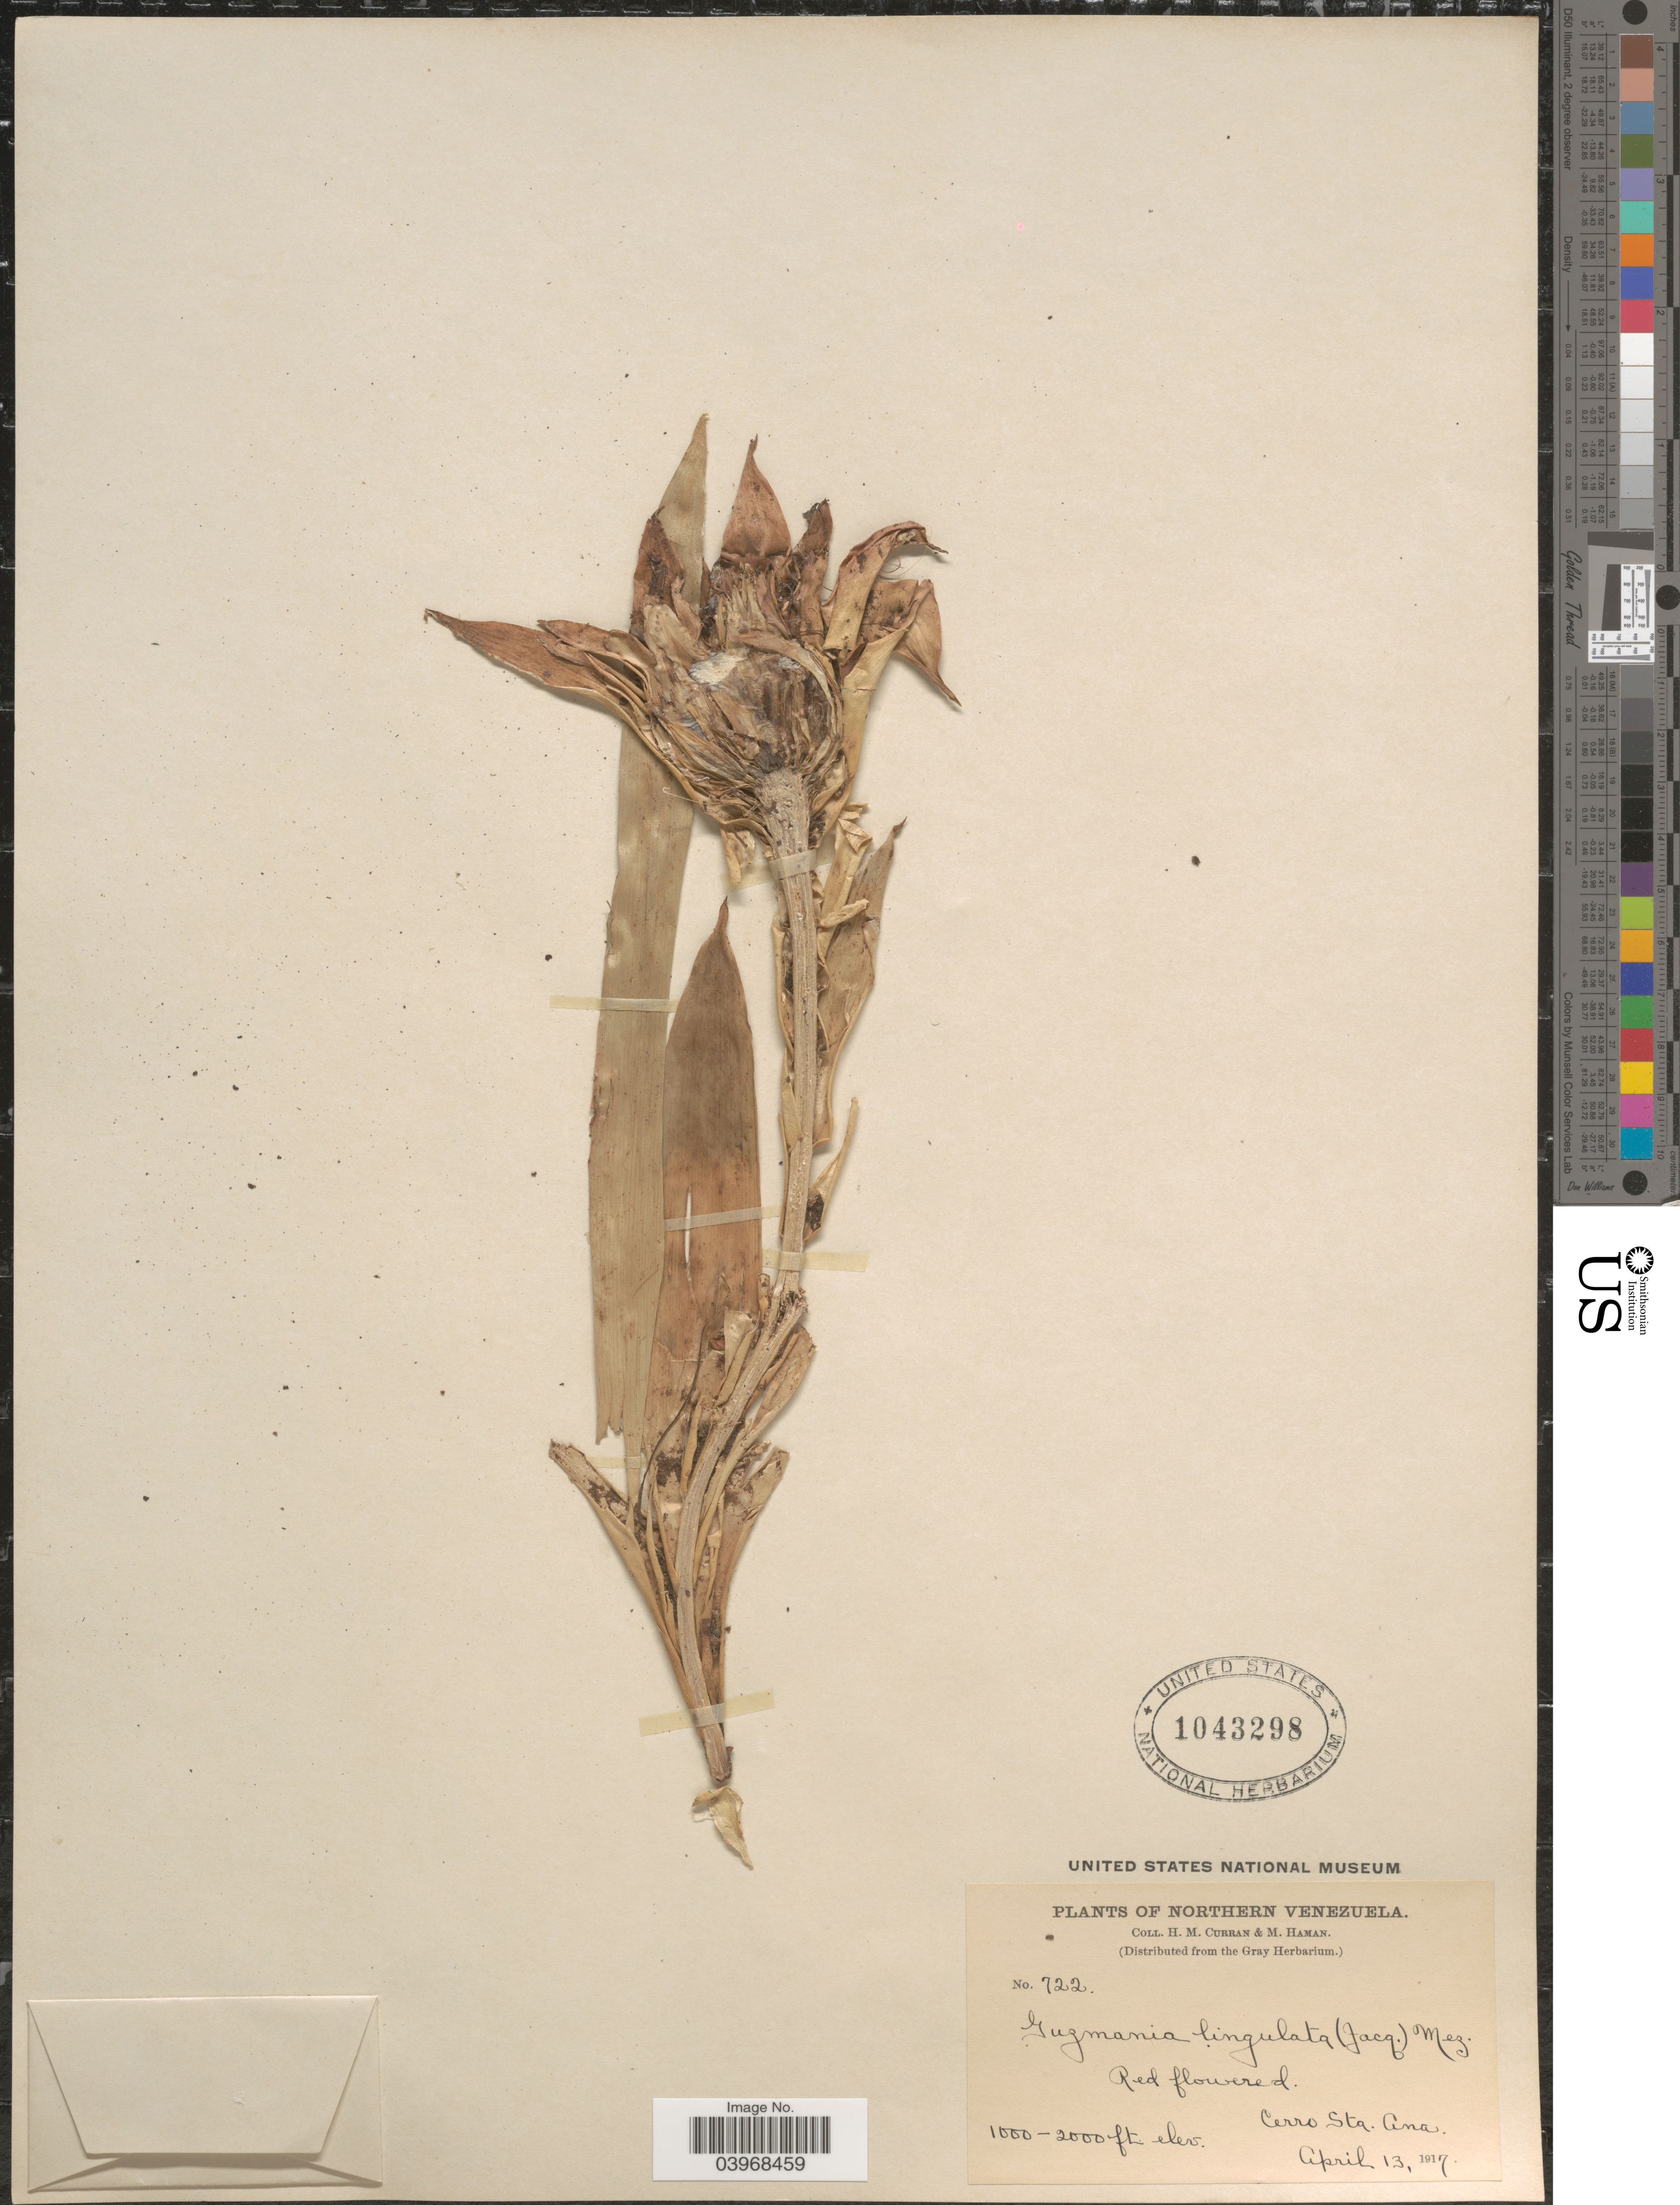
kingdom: Plantae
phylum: Tracheophyta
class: Liliopsida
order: Poales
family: Bromeliaceae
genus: Guzmania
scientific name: Guzmania lingulata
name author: (L.) Mez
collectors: H. M. Curran & M. Haman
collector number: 722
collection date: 1917-04-13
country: Venezuela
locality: Northern Venezuela. Cerro Sta. Ana.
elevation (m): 305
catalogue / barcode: US 1043298